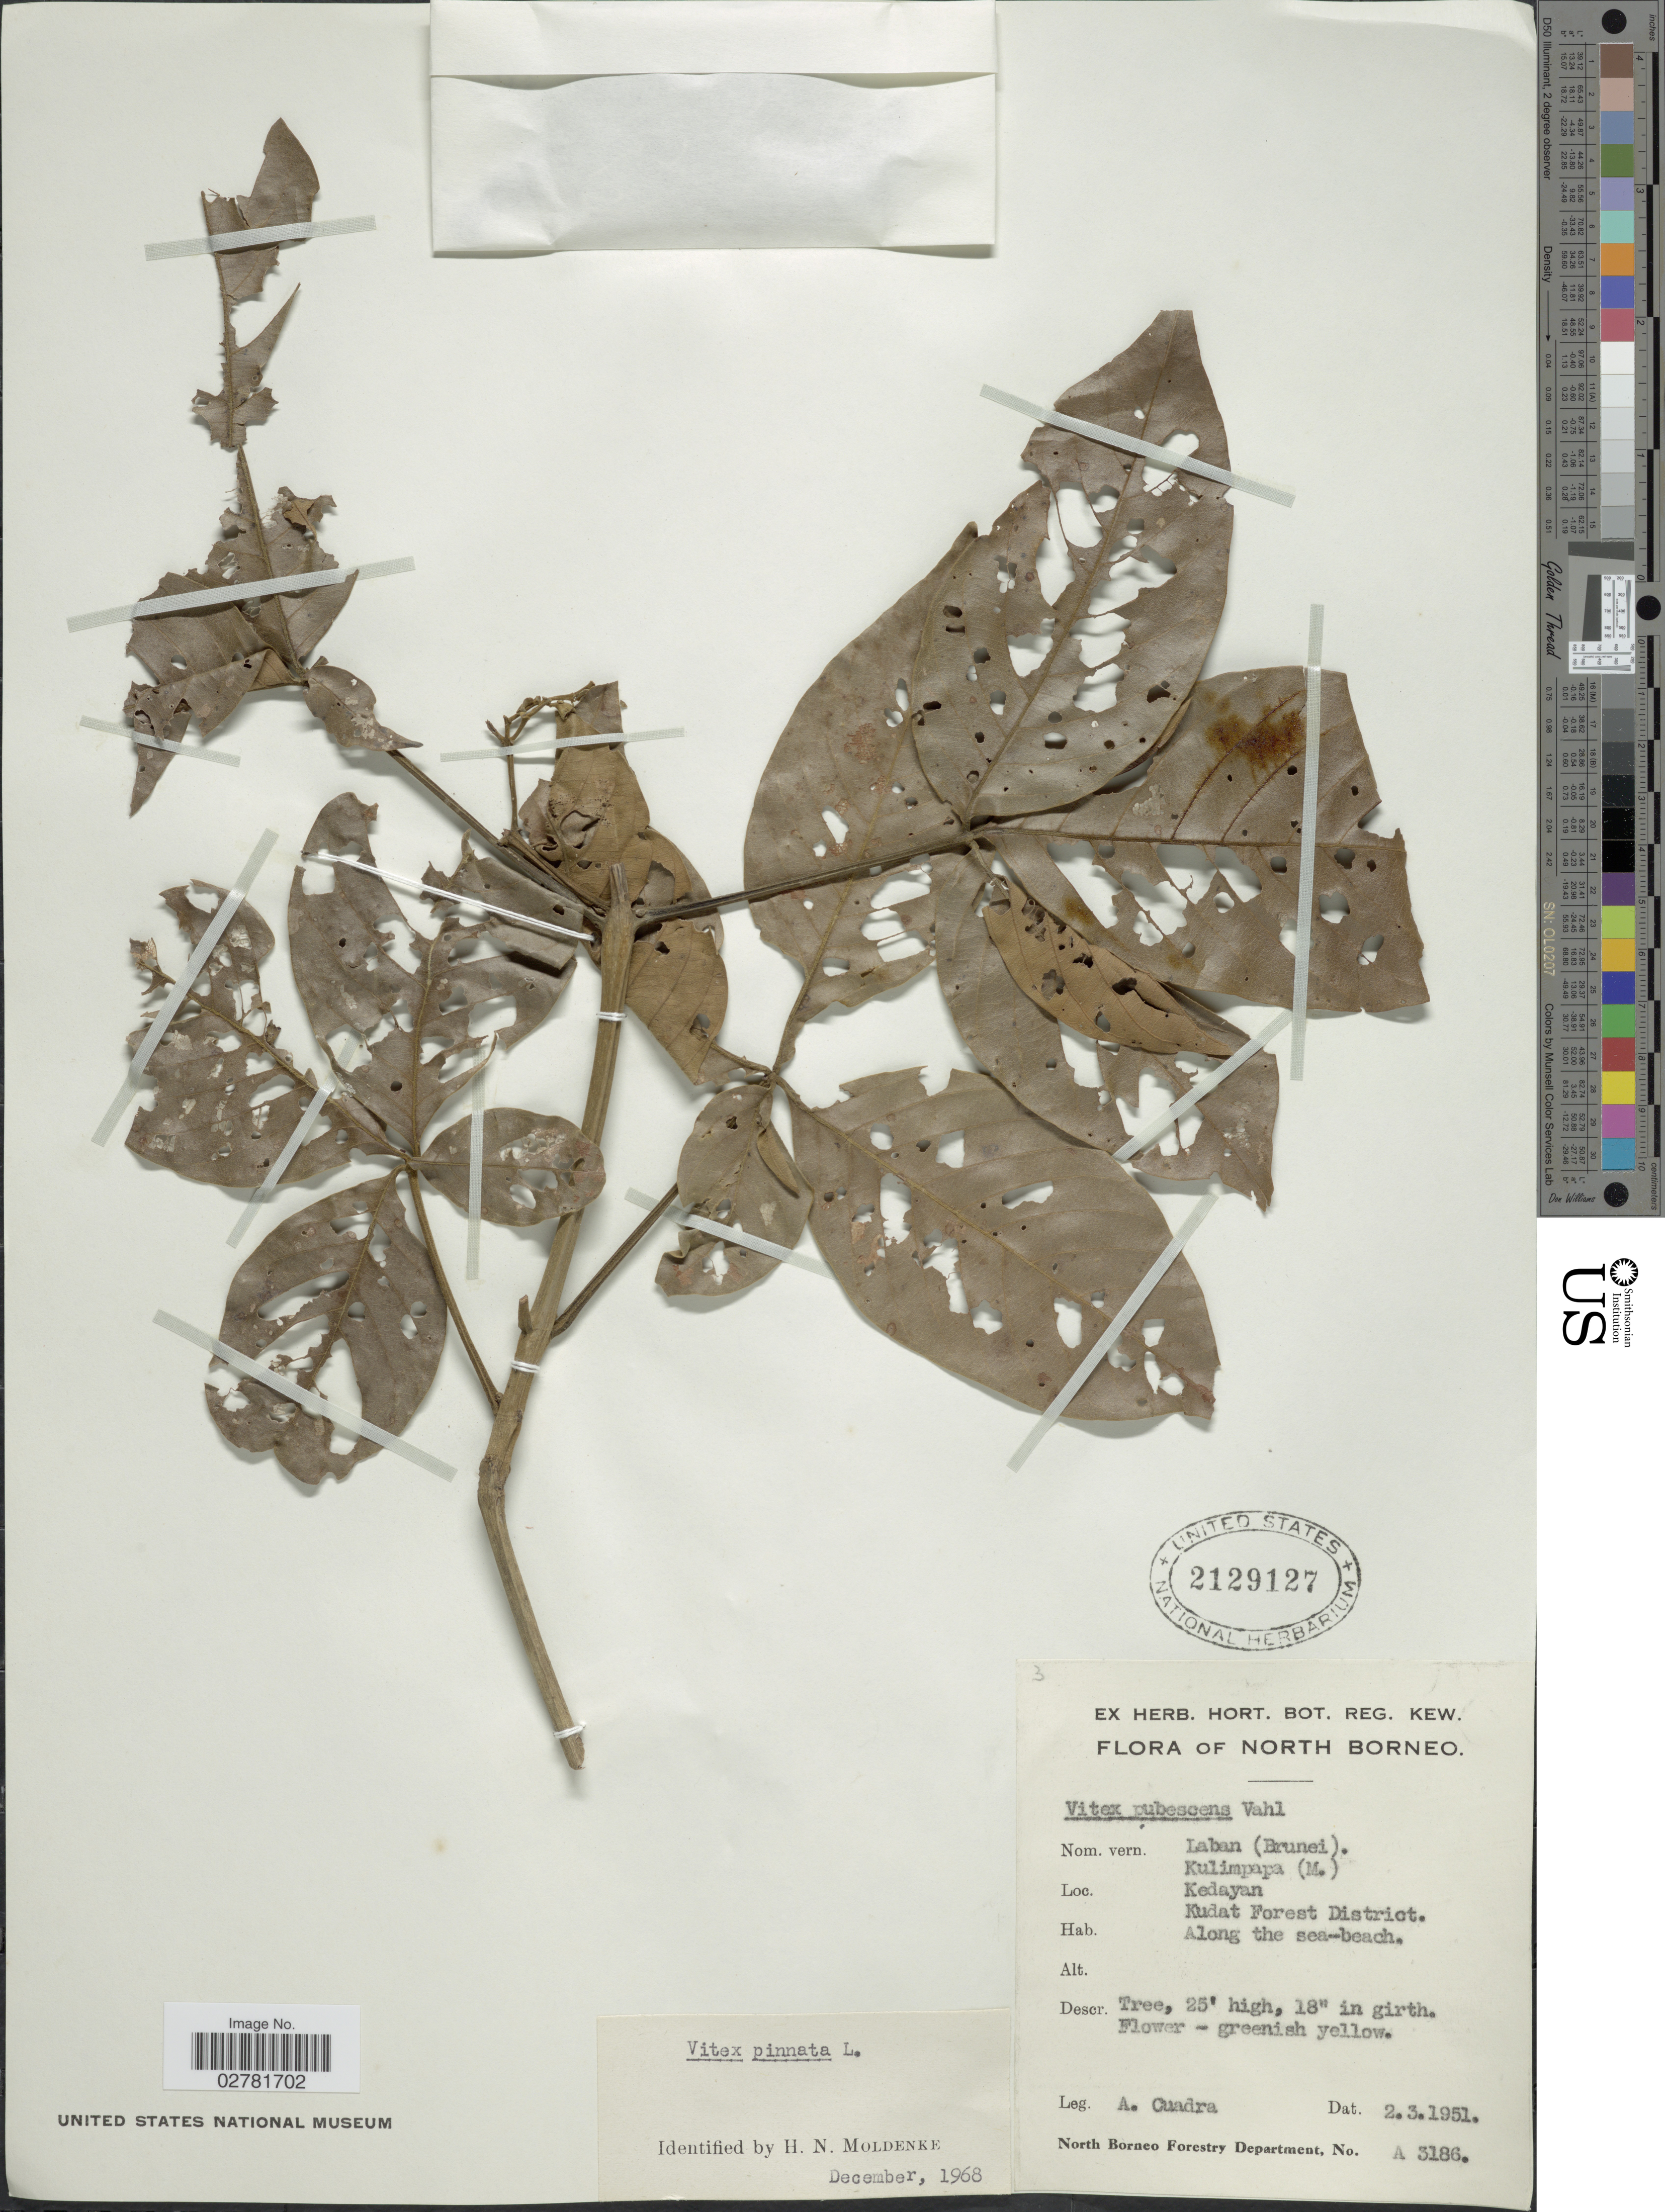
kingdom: Plantae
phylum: Tracheophyta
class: Magnoliopsida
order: Lamiales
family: Lamiaceae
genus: Vitex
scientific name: Vitex pinnata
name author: L.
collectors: A. Cuadra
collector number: A3186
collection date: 1951-03-02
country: Malaysia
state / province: Sabah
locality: North Borneo. Kedayan. Kudat Forest District. Along the sea-beach.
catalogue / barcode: US 2129127